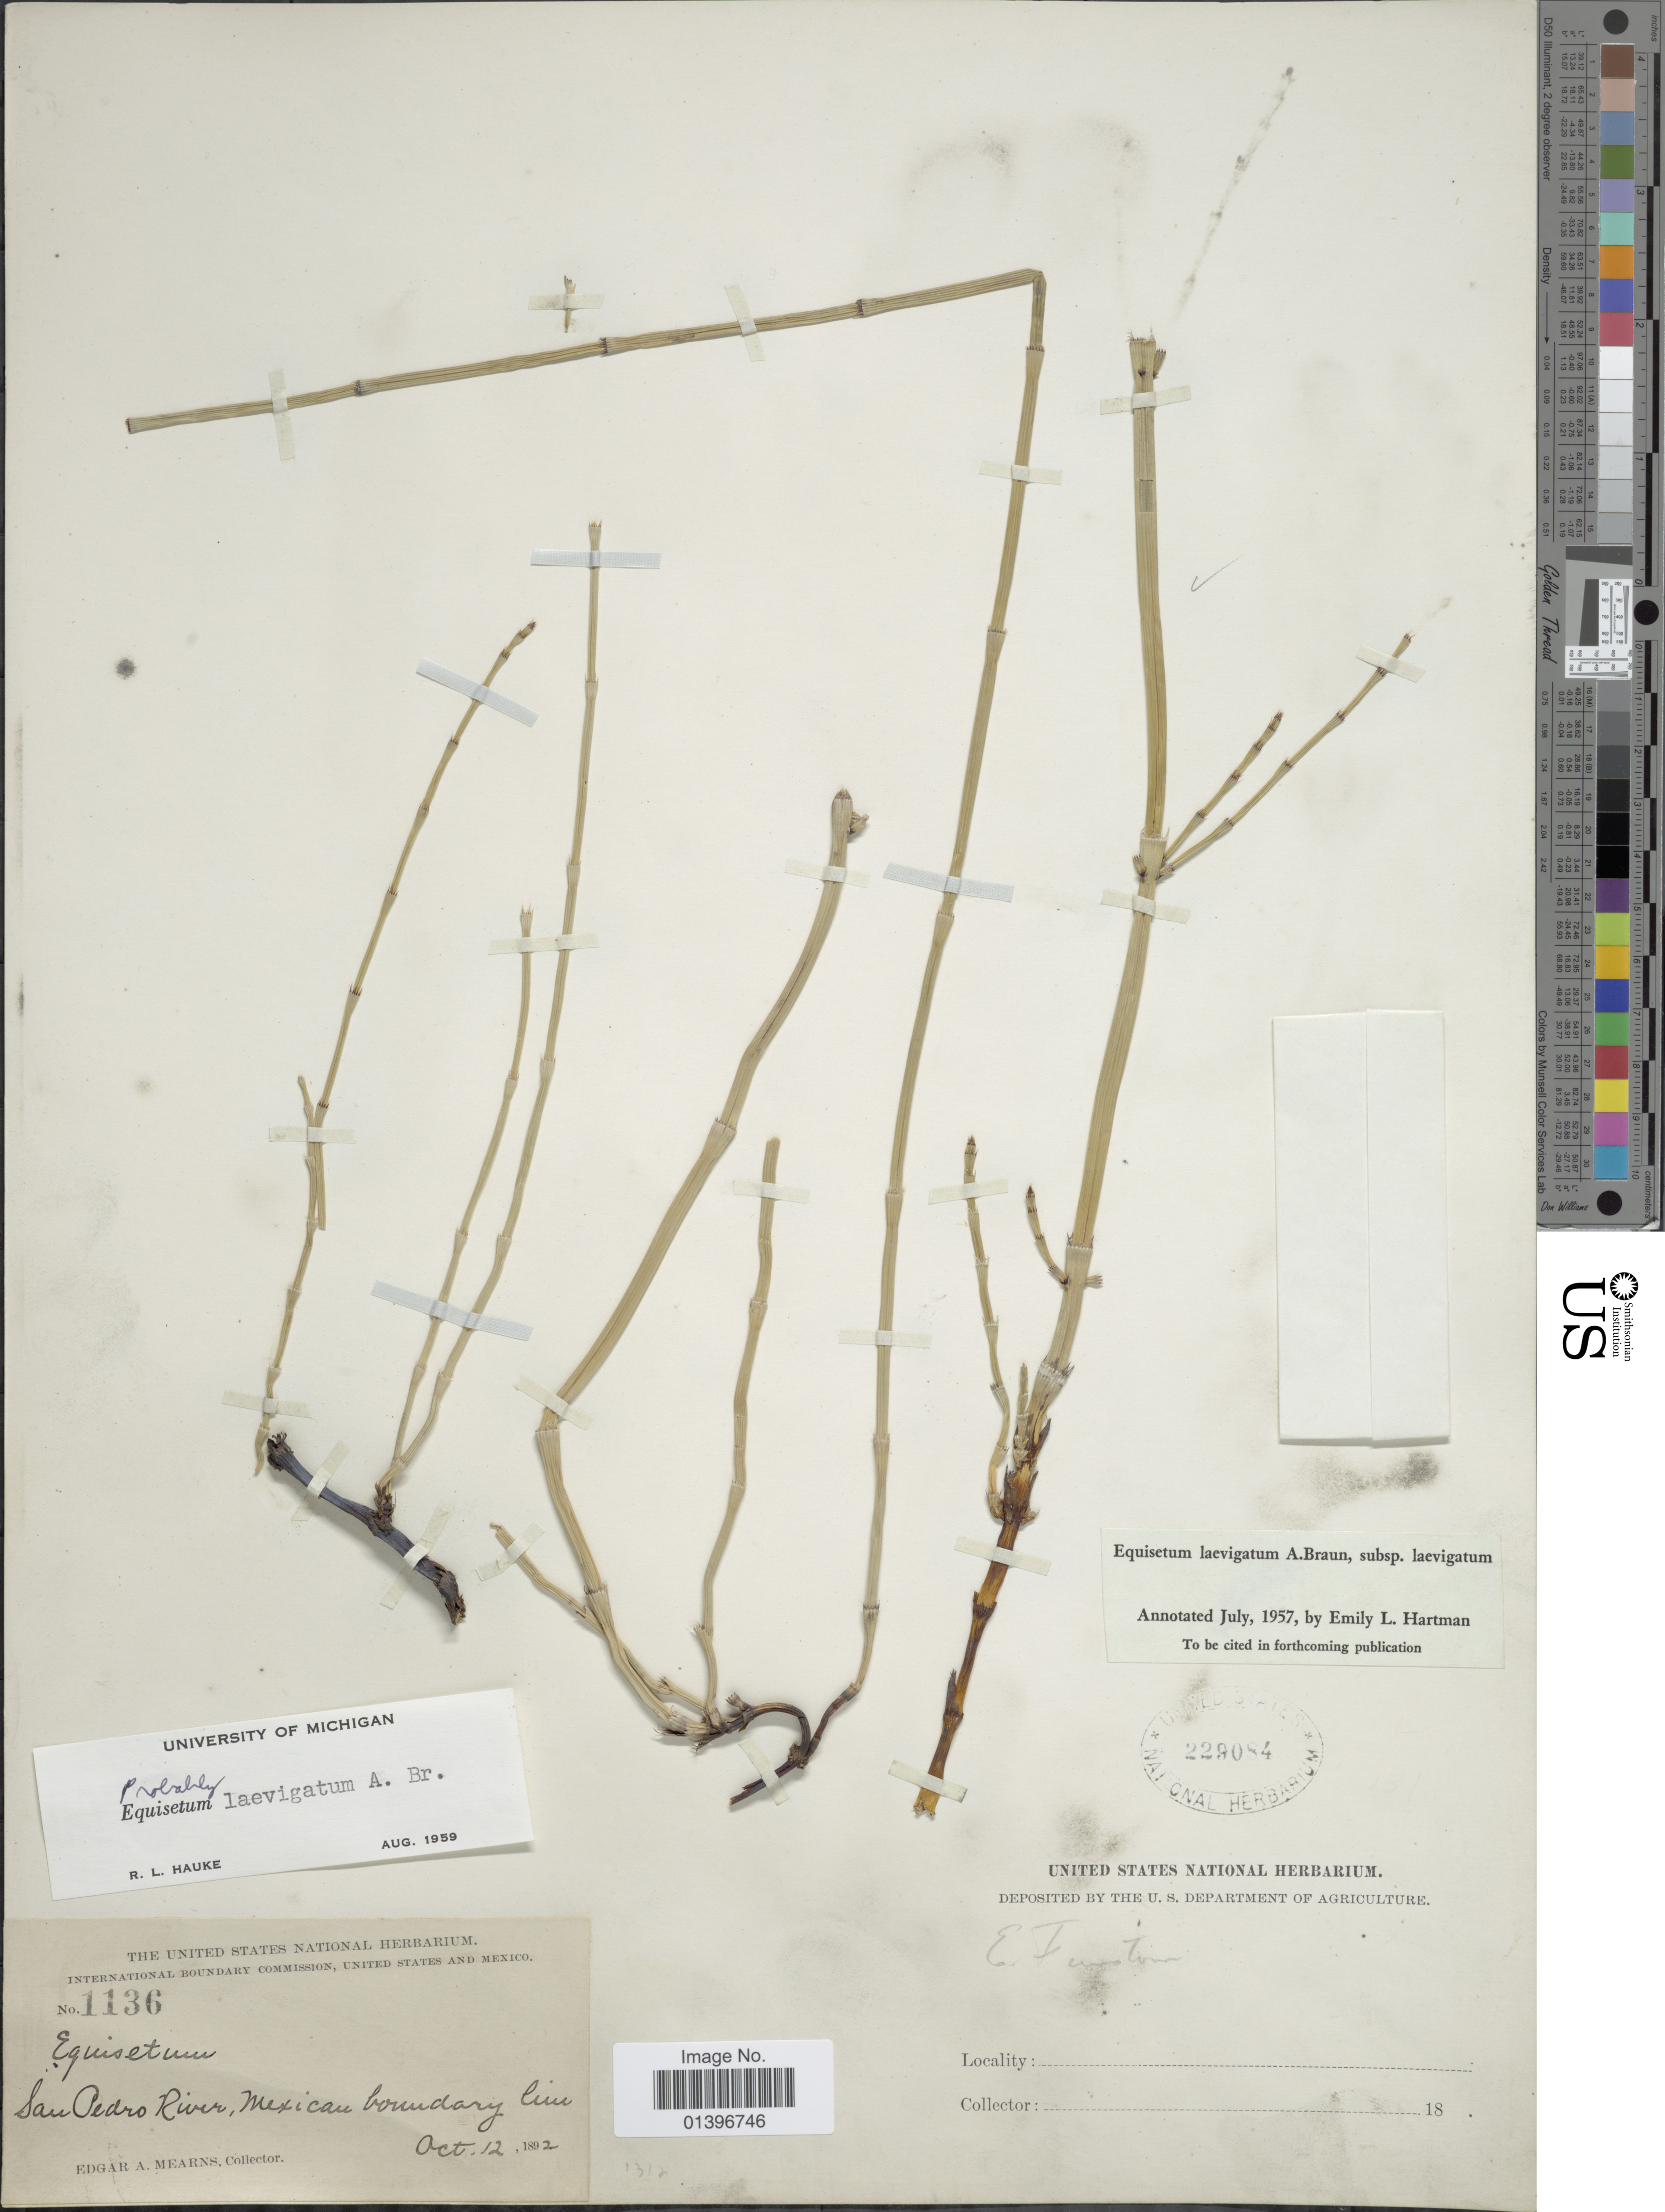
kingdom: Plantae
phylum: Tracheophyta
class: Polypodiopsida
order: Equisetales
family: Equisetaceae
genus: Equisetum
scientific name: Equisetum laevigatum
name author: A. Braun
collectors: E. A. Mearns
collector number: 1136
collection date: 1892-10-12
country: United States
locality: San Pedro River, Mexican boundary line.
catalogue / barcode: US 229084